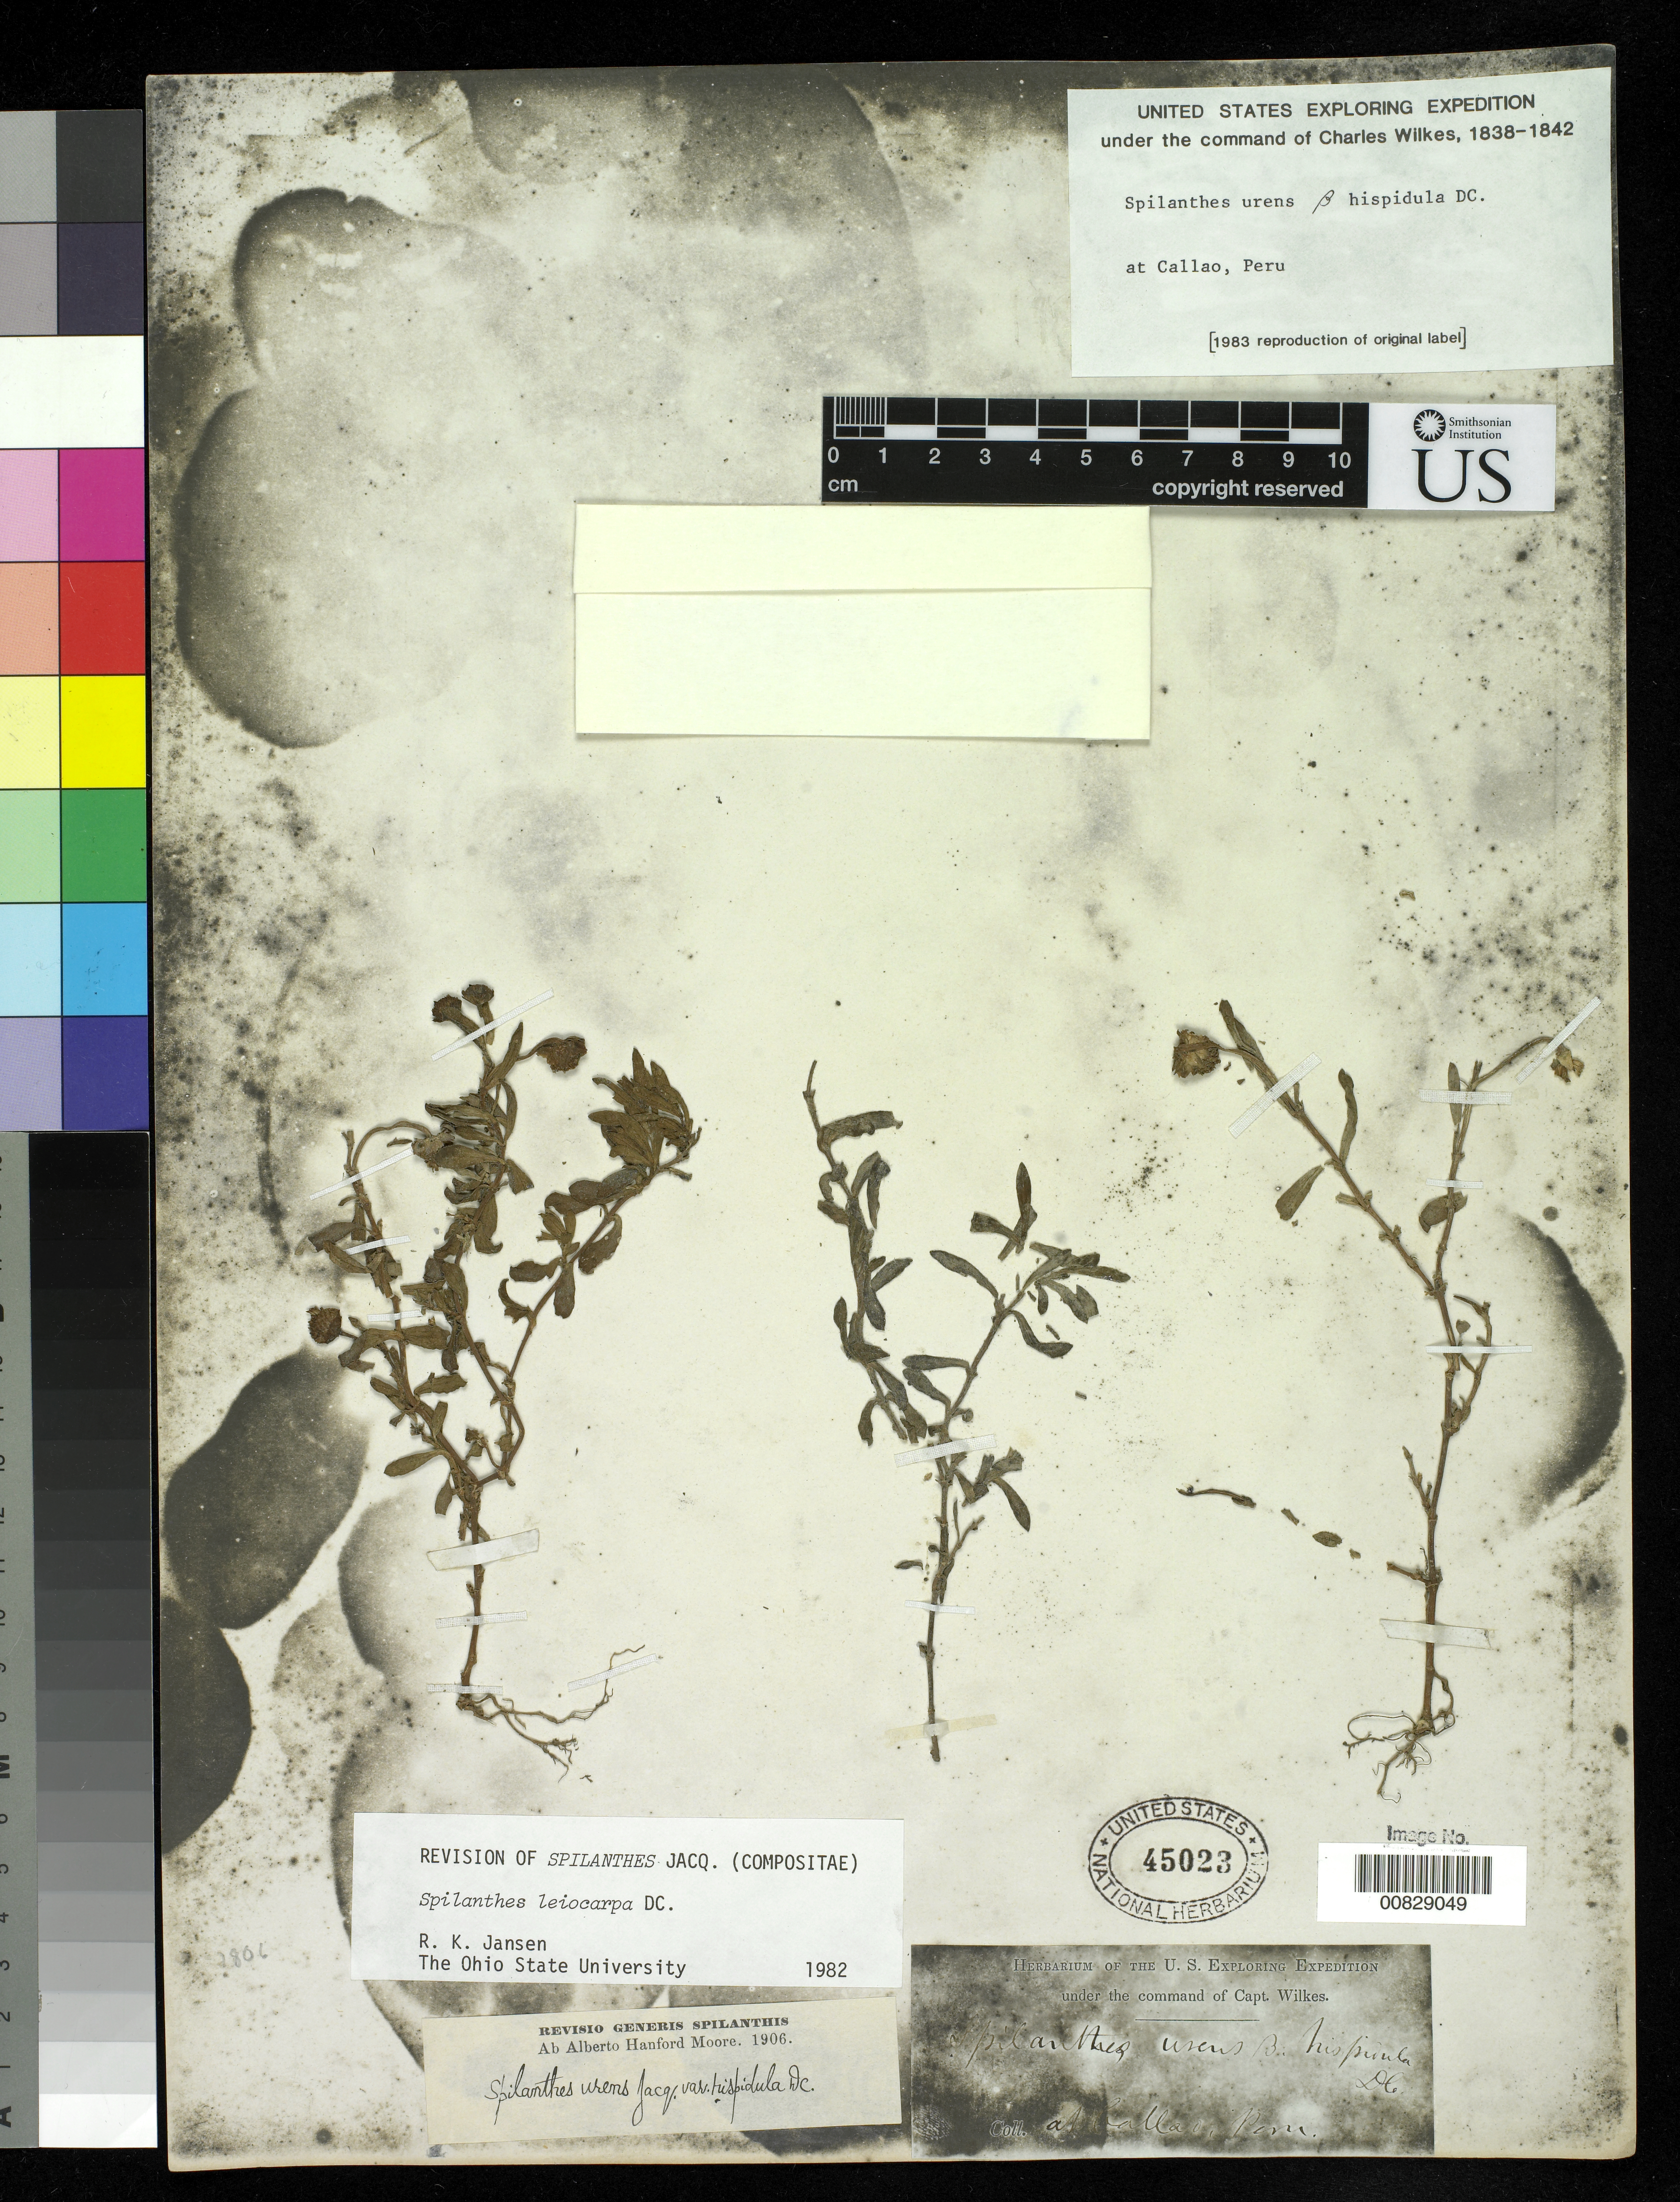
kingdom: Plantae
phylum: Tracheophyta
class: Magnoliopsida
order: Asterales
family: Asteraceae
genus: Spilanthes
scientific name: Spilanthes leiocarpa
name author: DC.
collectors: Wilkes Explor. Exped.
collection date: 1838/1842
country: Peru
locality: Callao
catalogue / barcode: US 45023